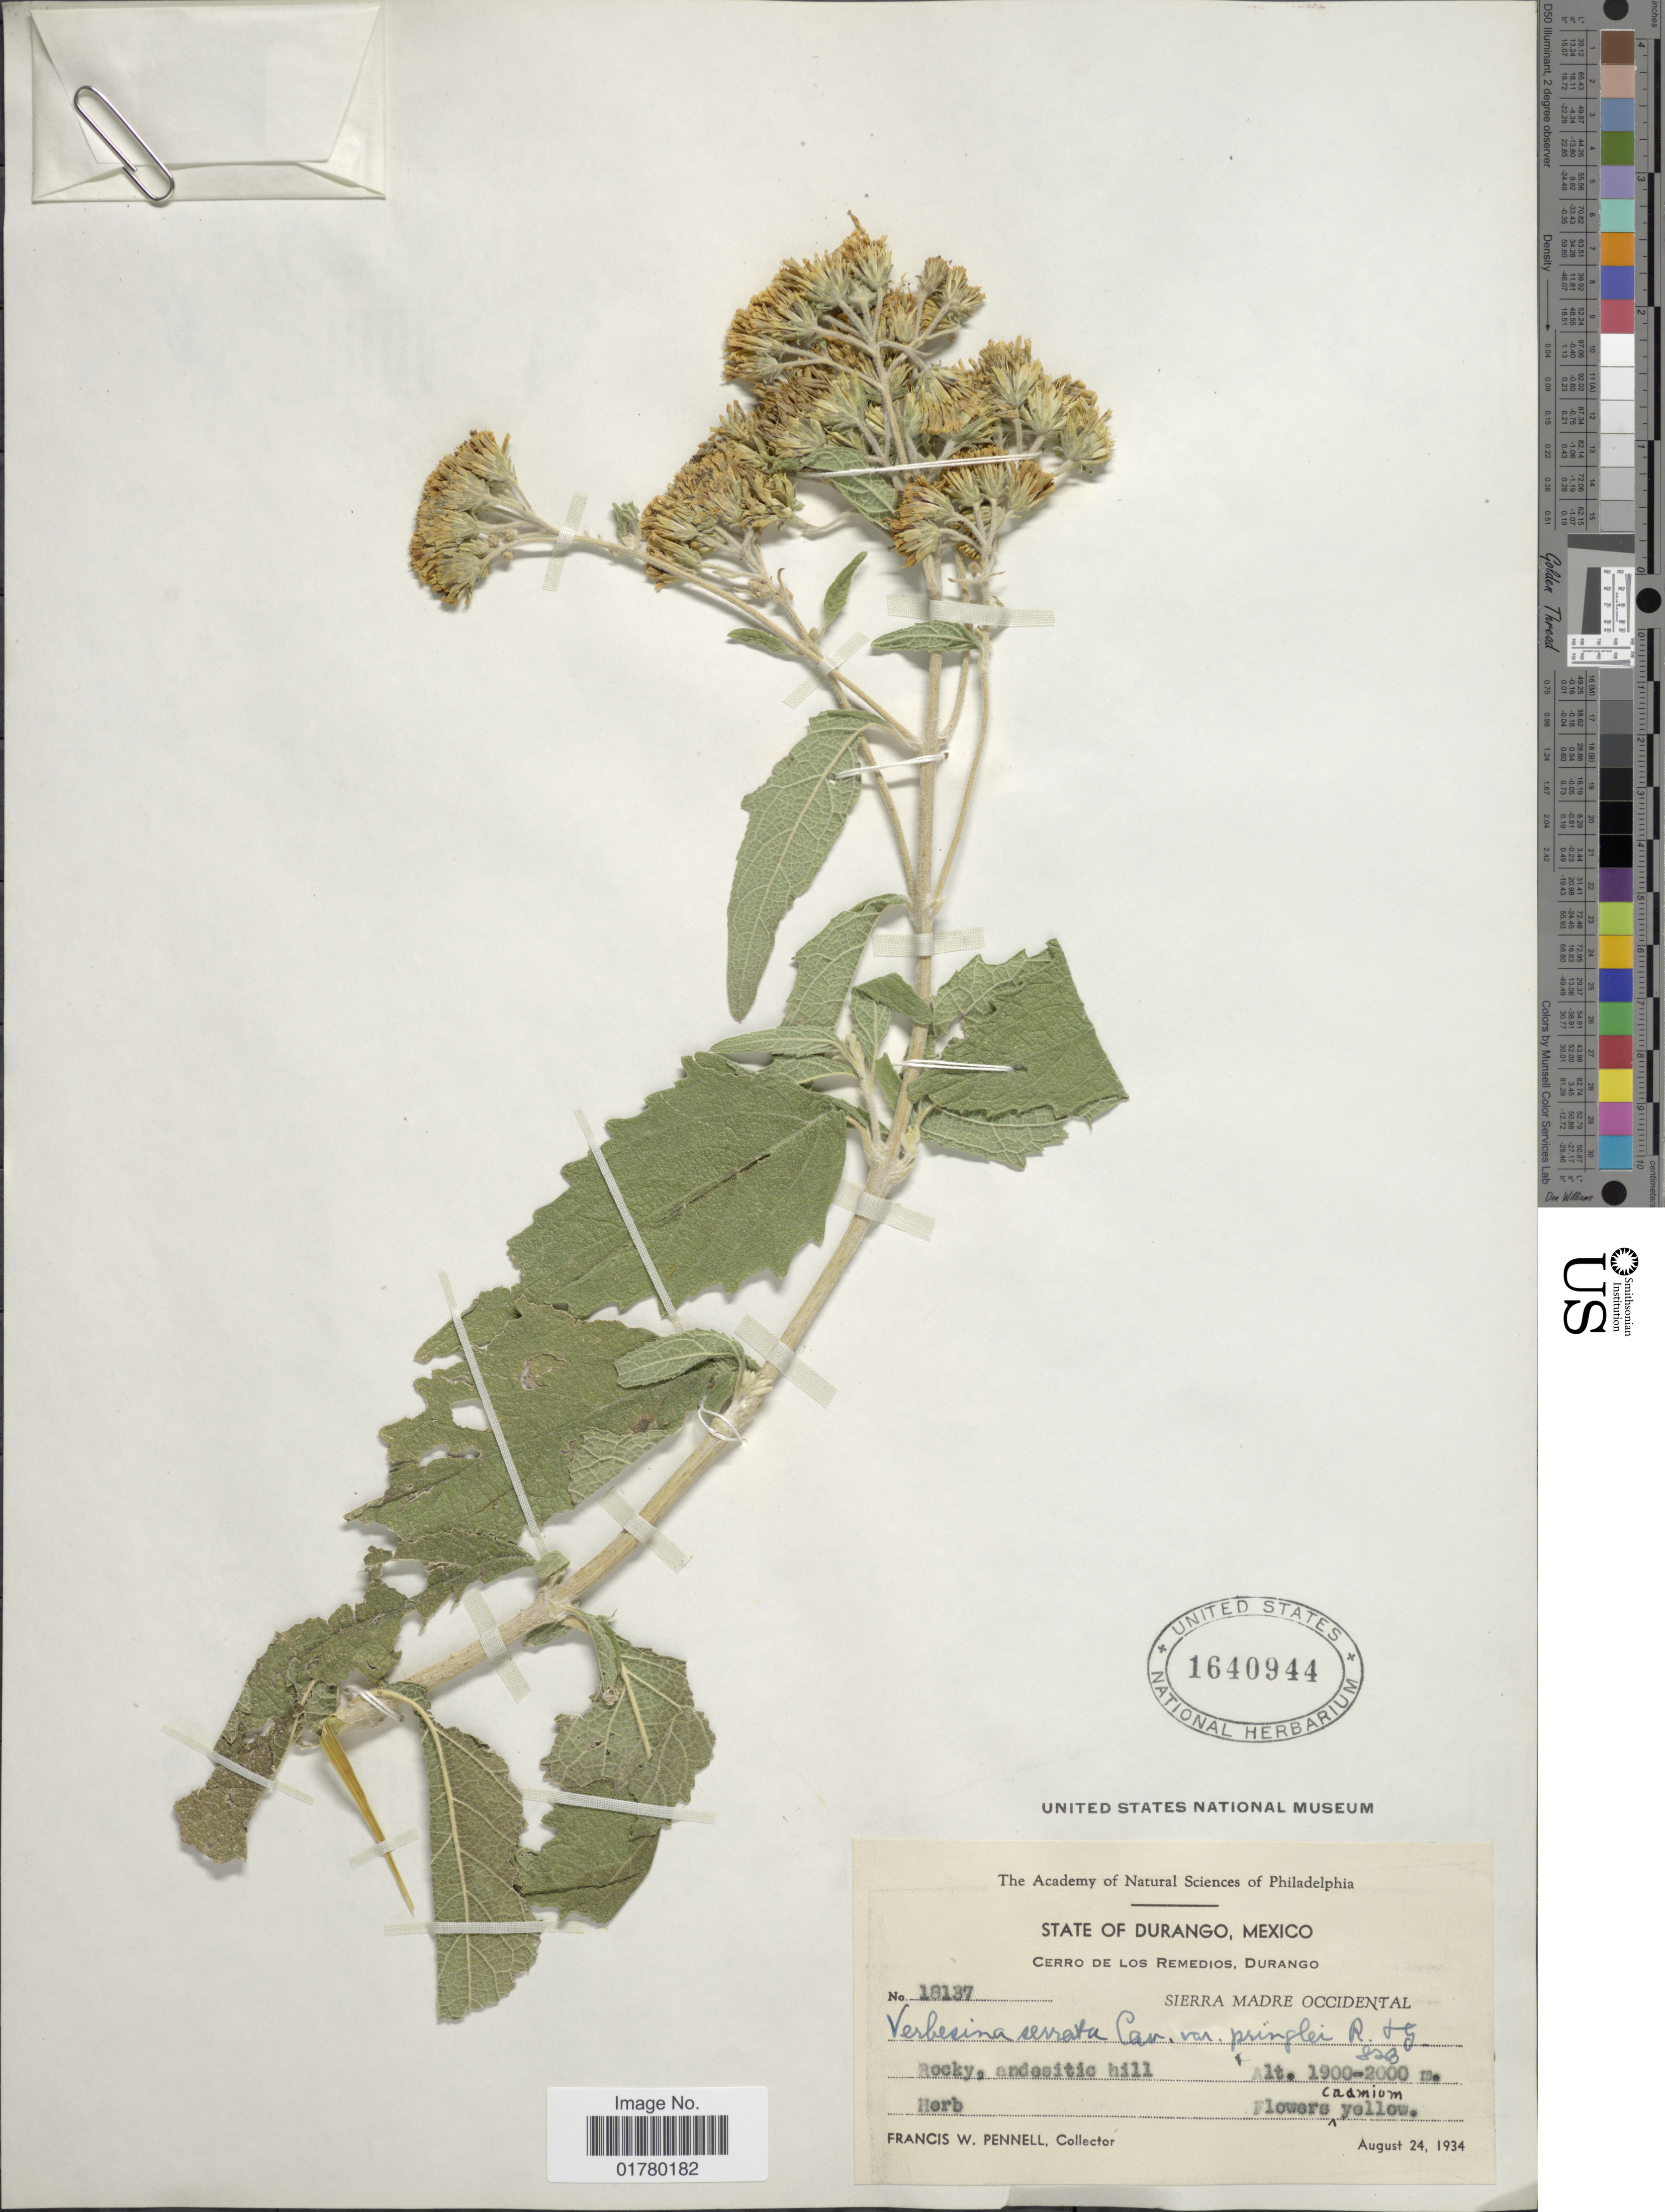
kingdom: Plantae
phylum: Tracheophyta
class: Magnoliopsida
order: Asterales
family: Asteraceae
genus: Verbesina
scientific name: Verbesina serrata var. pringlei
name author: (B.L. Rob.) B.L. Rob. & Greenm.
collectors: F. W. Pennell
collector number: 18137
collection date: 1934-08-24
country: Mexico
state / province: Durango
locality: Cerro de Los Remedios, Durango, Sierra Madre Occidental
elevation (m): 1900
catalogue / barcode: US 1640944